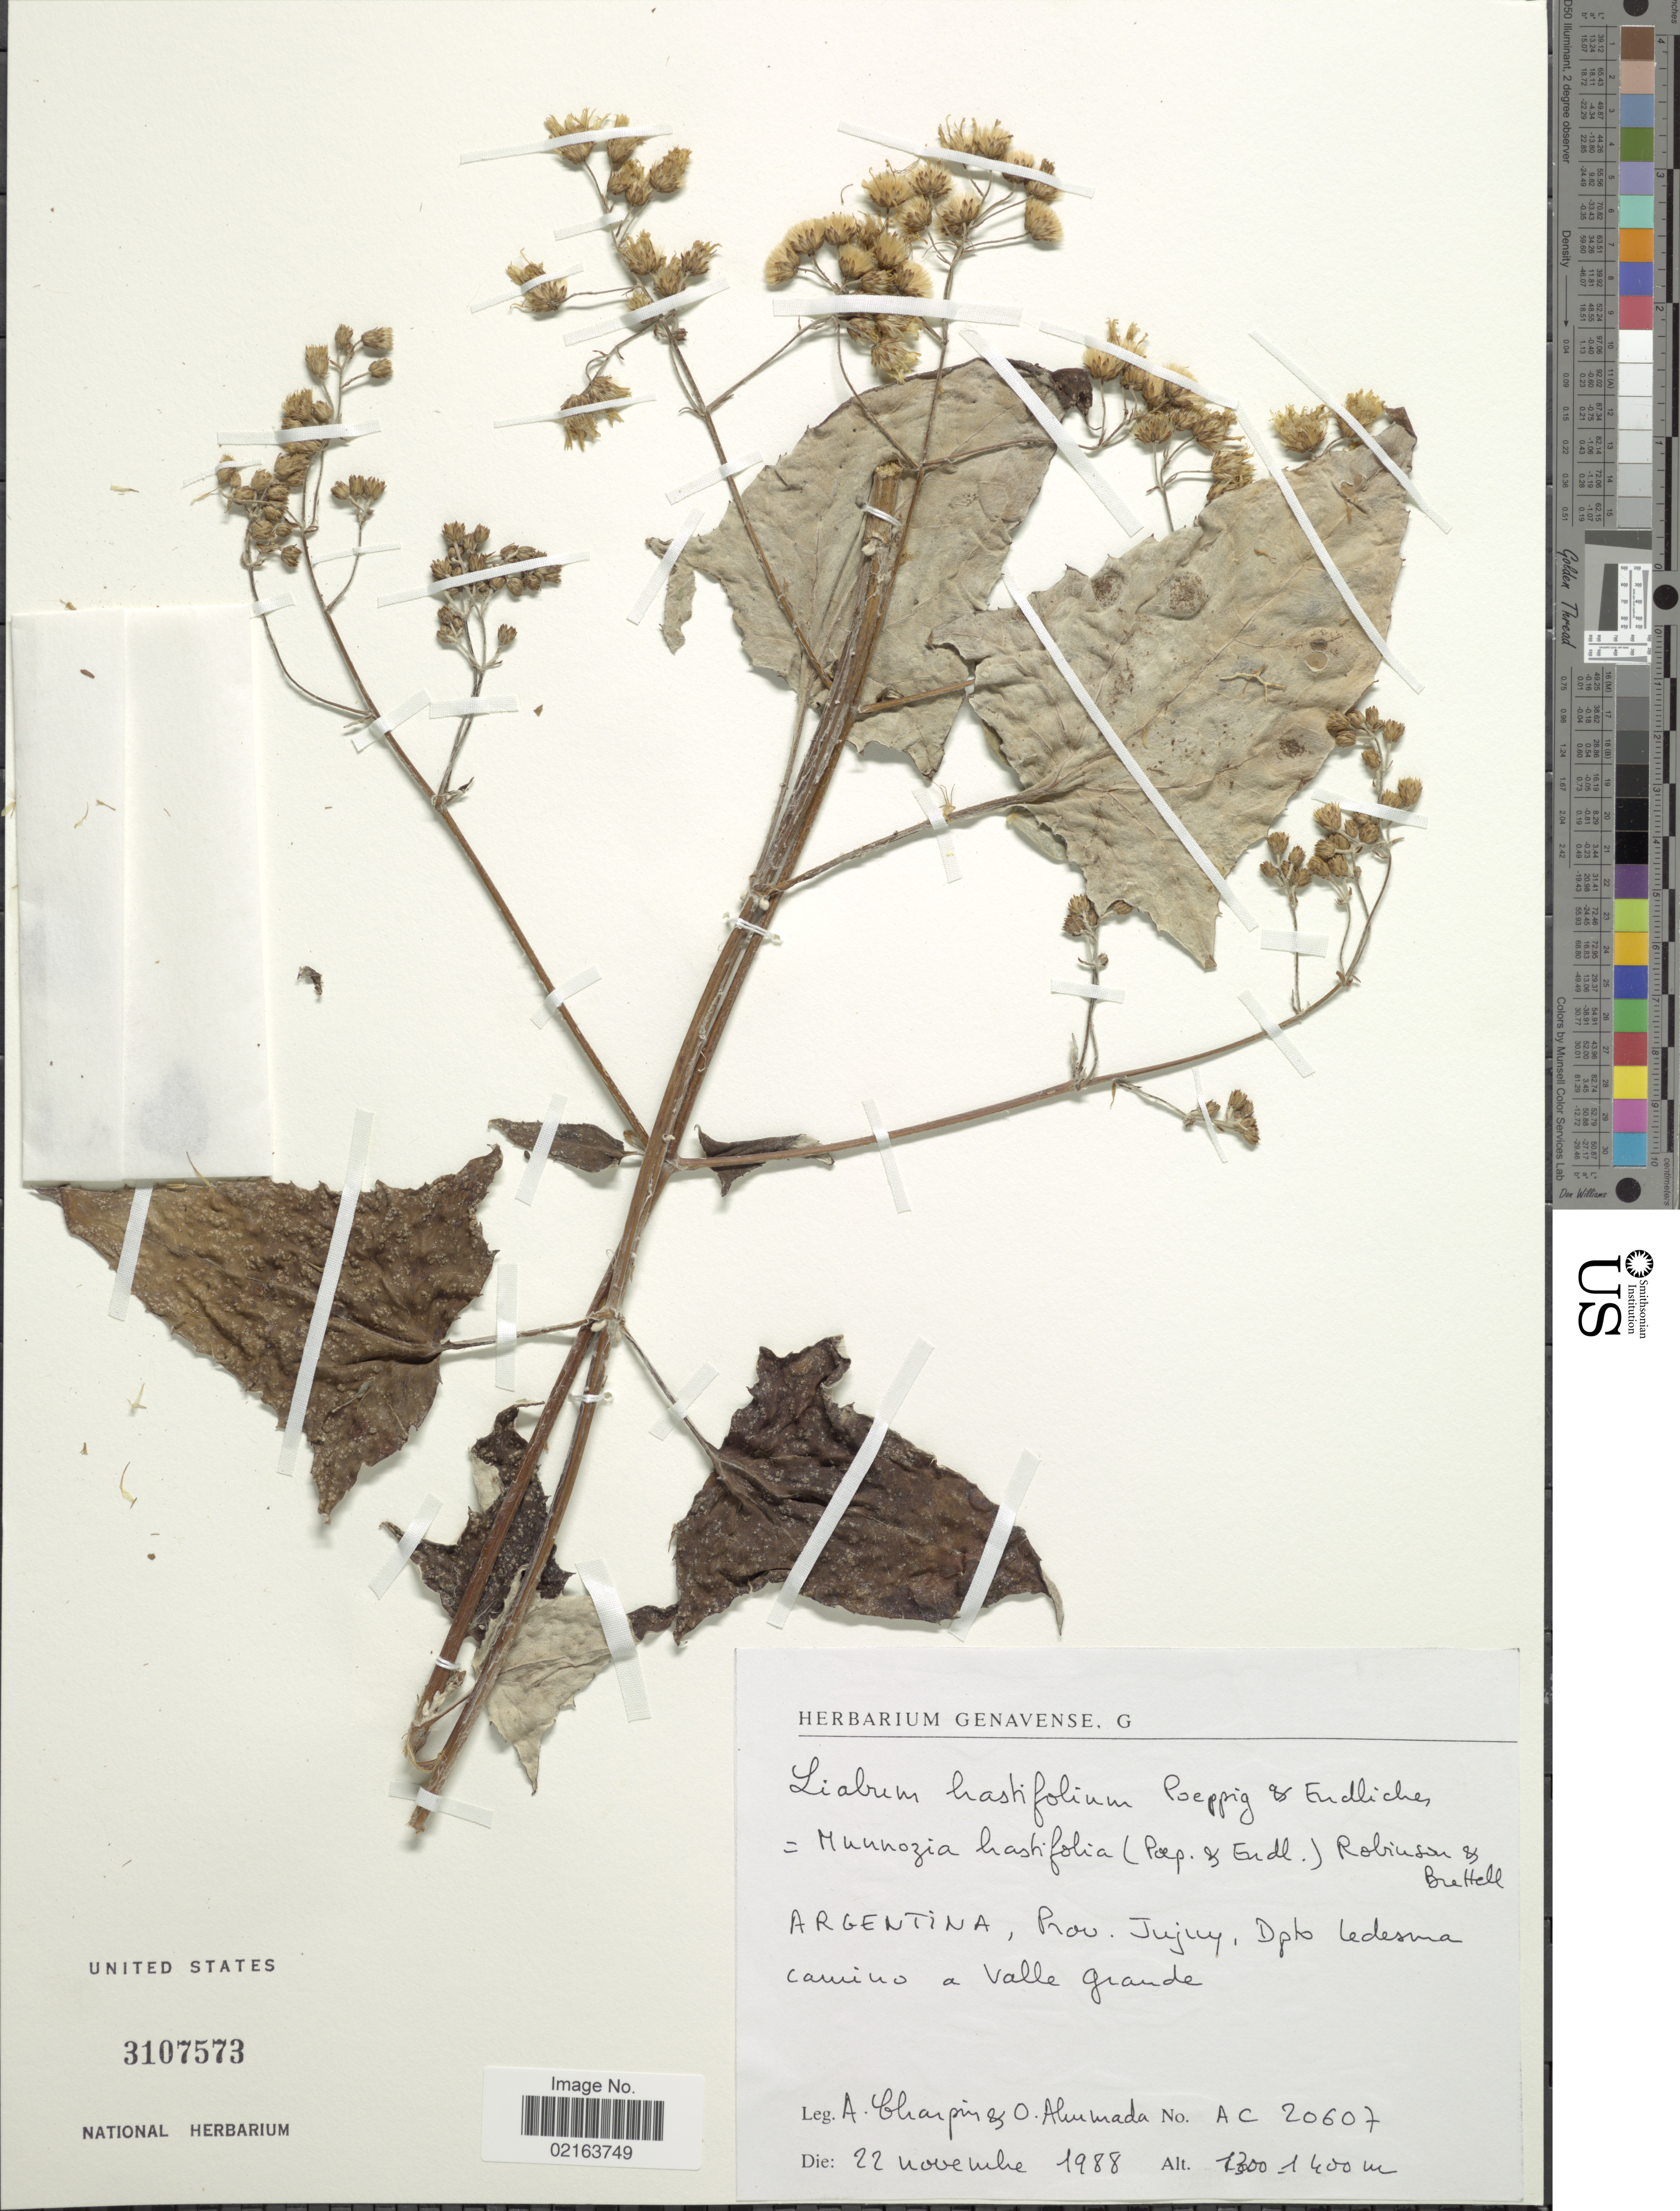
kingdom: Plantae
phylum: Tracheophyta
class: Magnoliopsida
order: Asterales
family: Asteraceae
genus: Munnozia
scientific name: Munnozia hastifolia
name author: (Poepp.) H. Rob. & Brettell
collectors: A. Charpin & O. Ahumada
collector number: AC20607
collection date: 1988-11-22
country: Argentina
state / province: Jujuy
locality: Prov. Jujuy, Dpto ledesma camino a Valle grande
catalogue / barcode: US 3107573